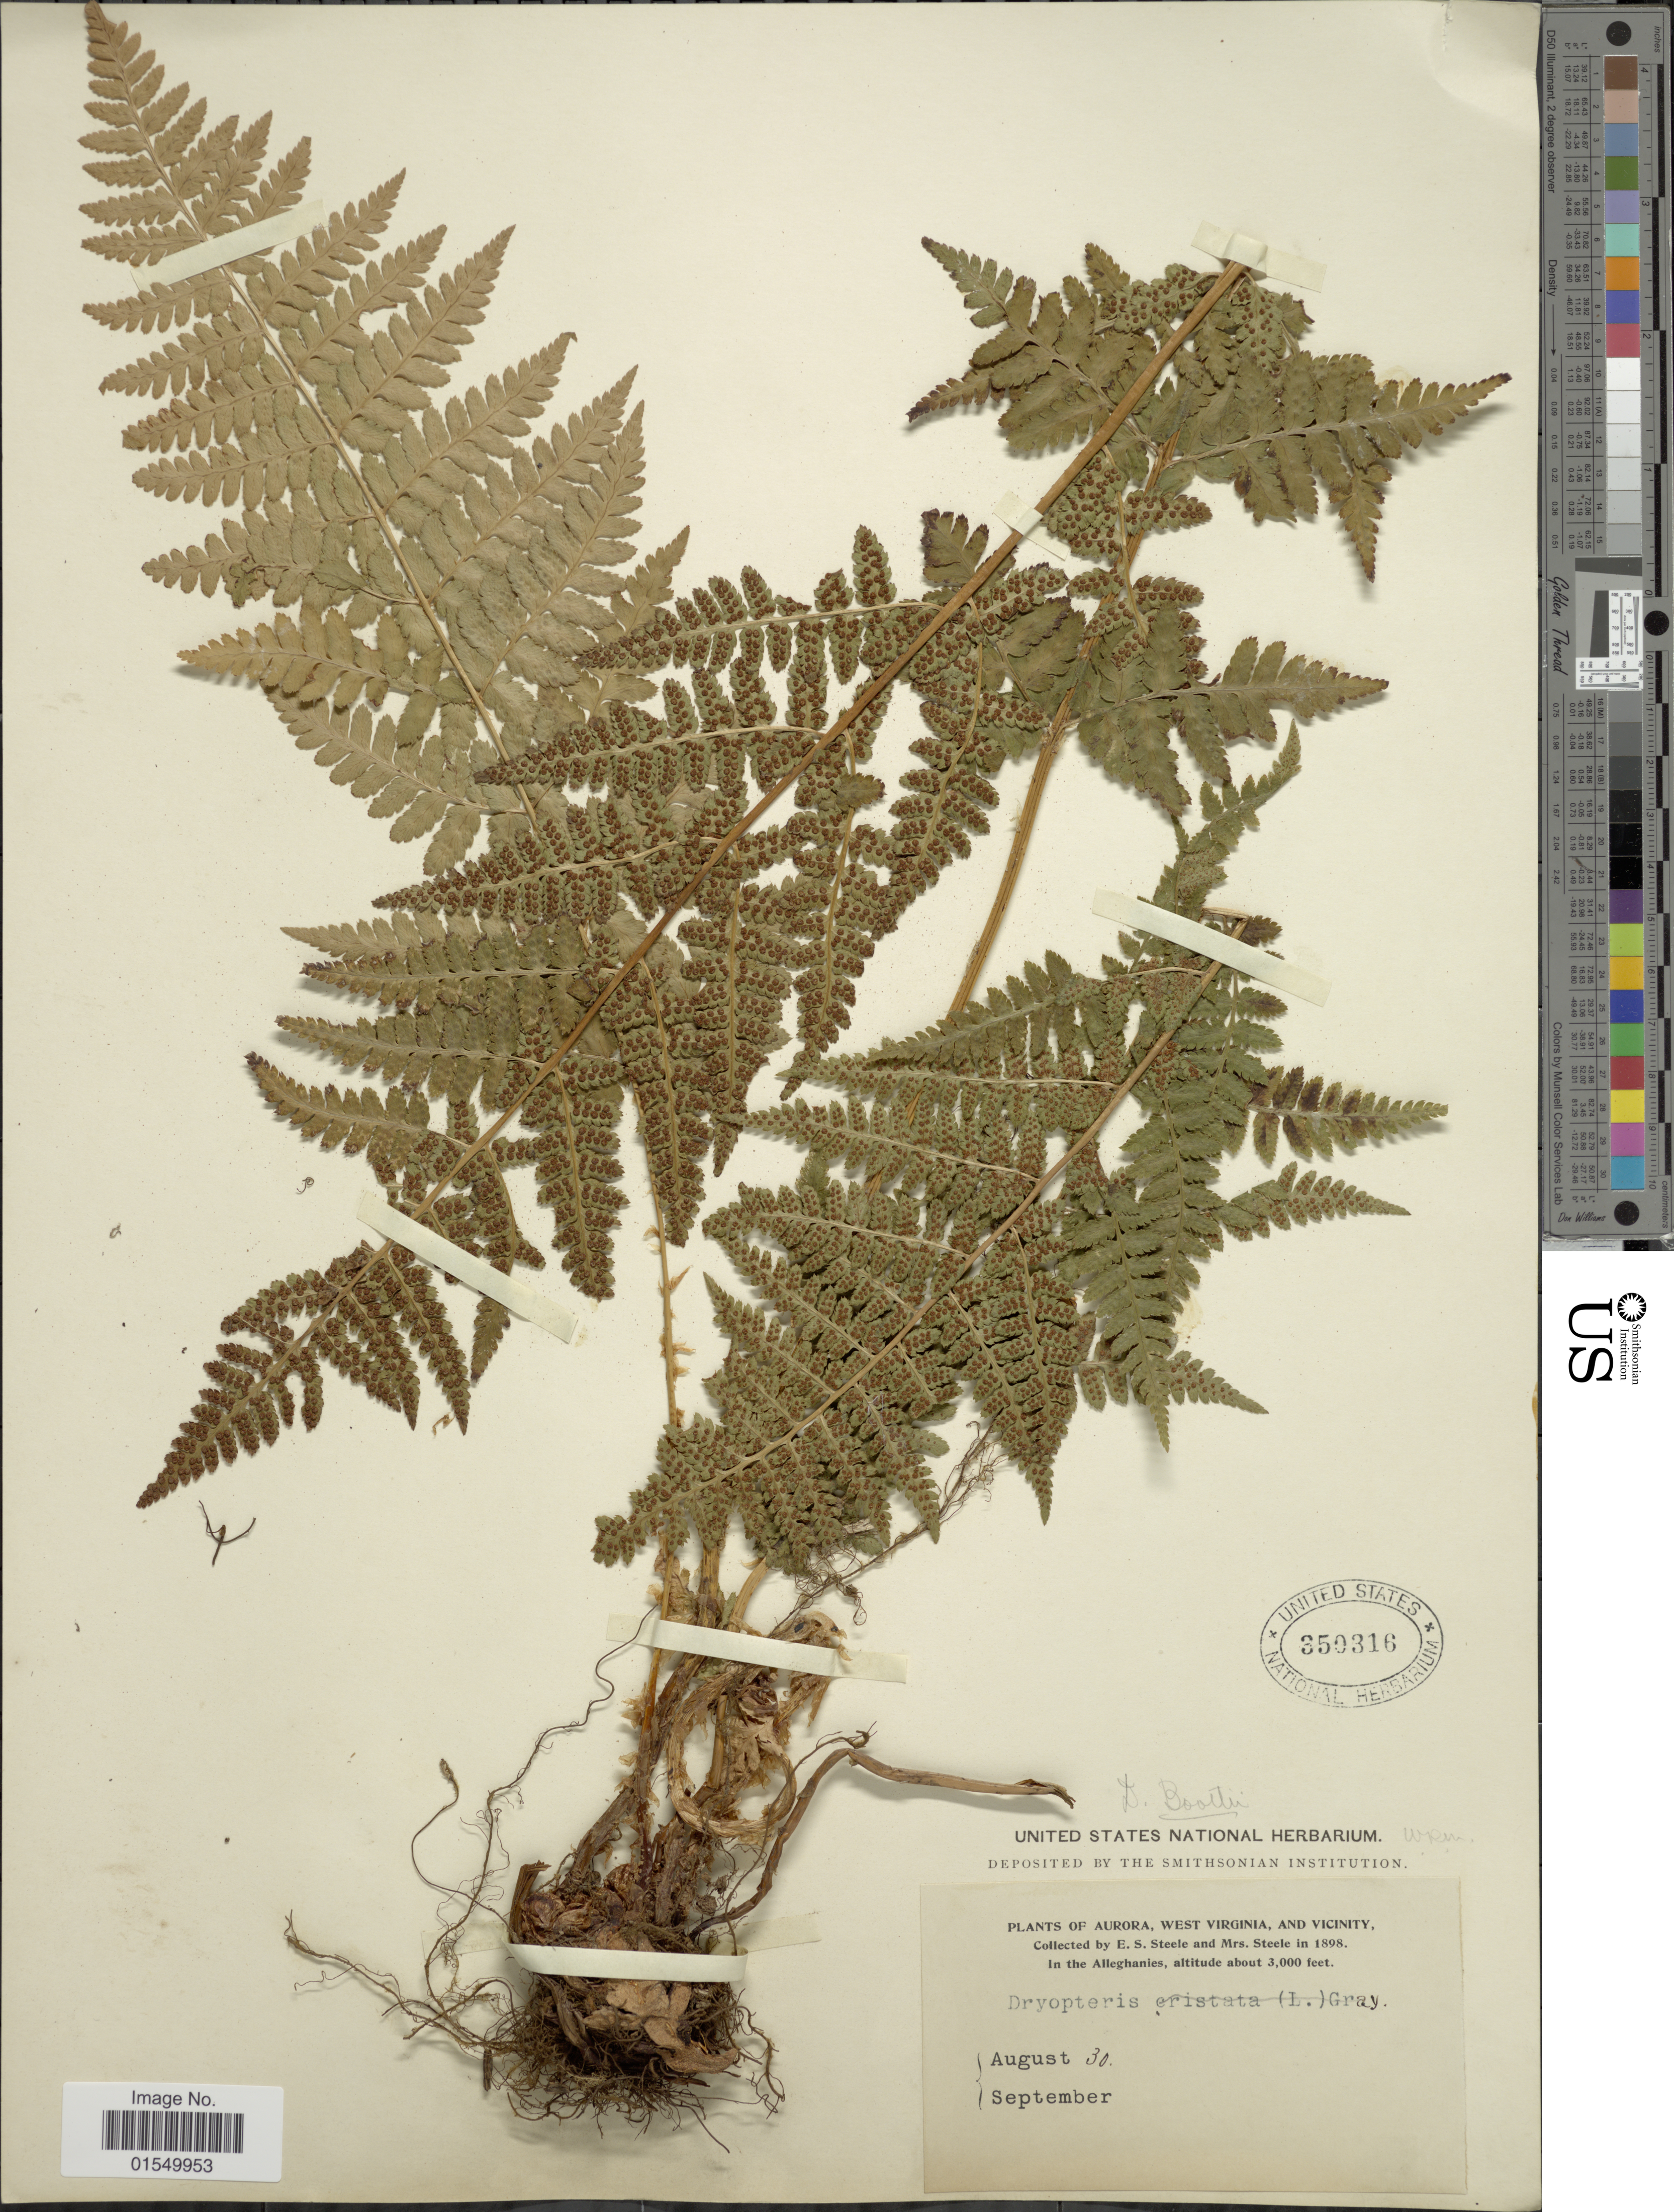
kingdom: Plantae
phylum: Tracheophyta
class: Polypodiopsida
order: Polypodiales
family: Dryopteridaceae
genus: Dryopteris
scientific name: Dryopteris x boottii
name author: Underw.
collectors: E. Steele & Mrs. E. S. Steele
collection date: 1898-08-30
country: United States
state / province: West Virginia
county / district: Preston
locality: Aurora, West Virginia, and vicinity, Alleghanies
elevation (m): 914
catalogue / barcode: US 350316